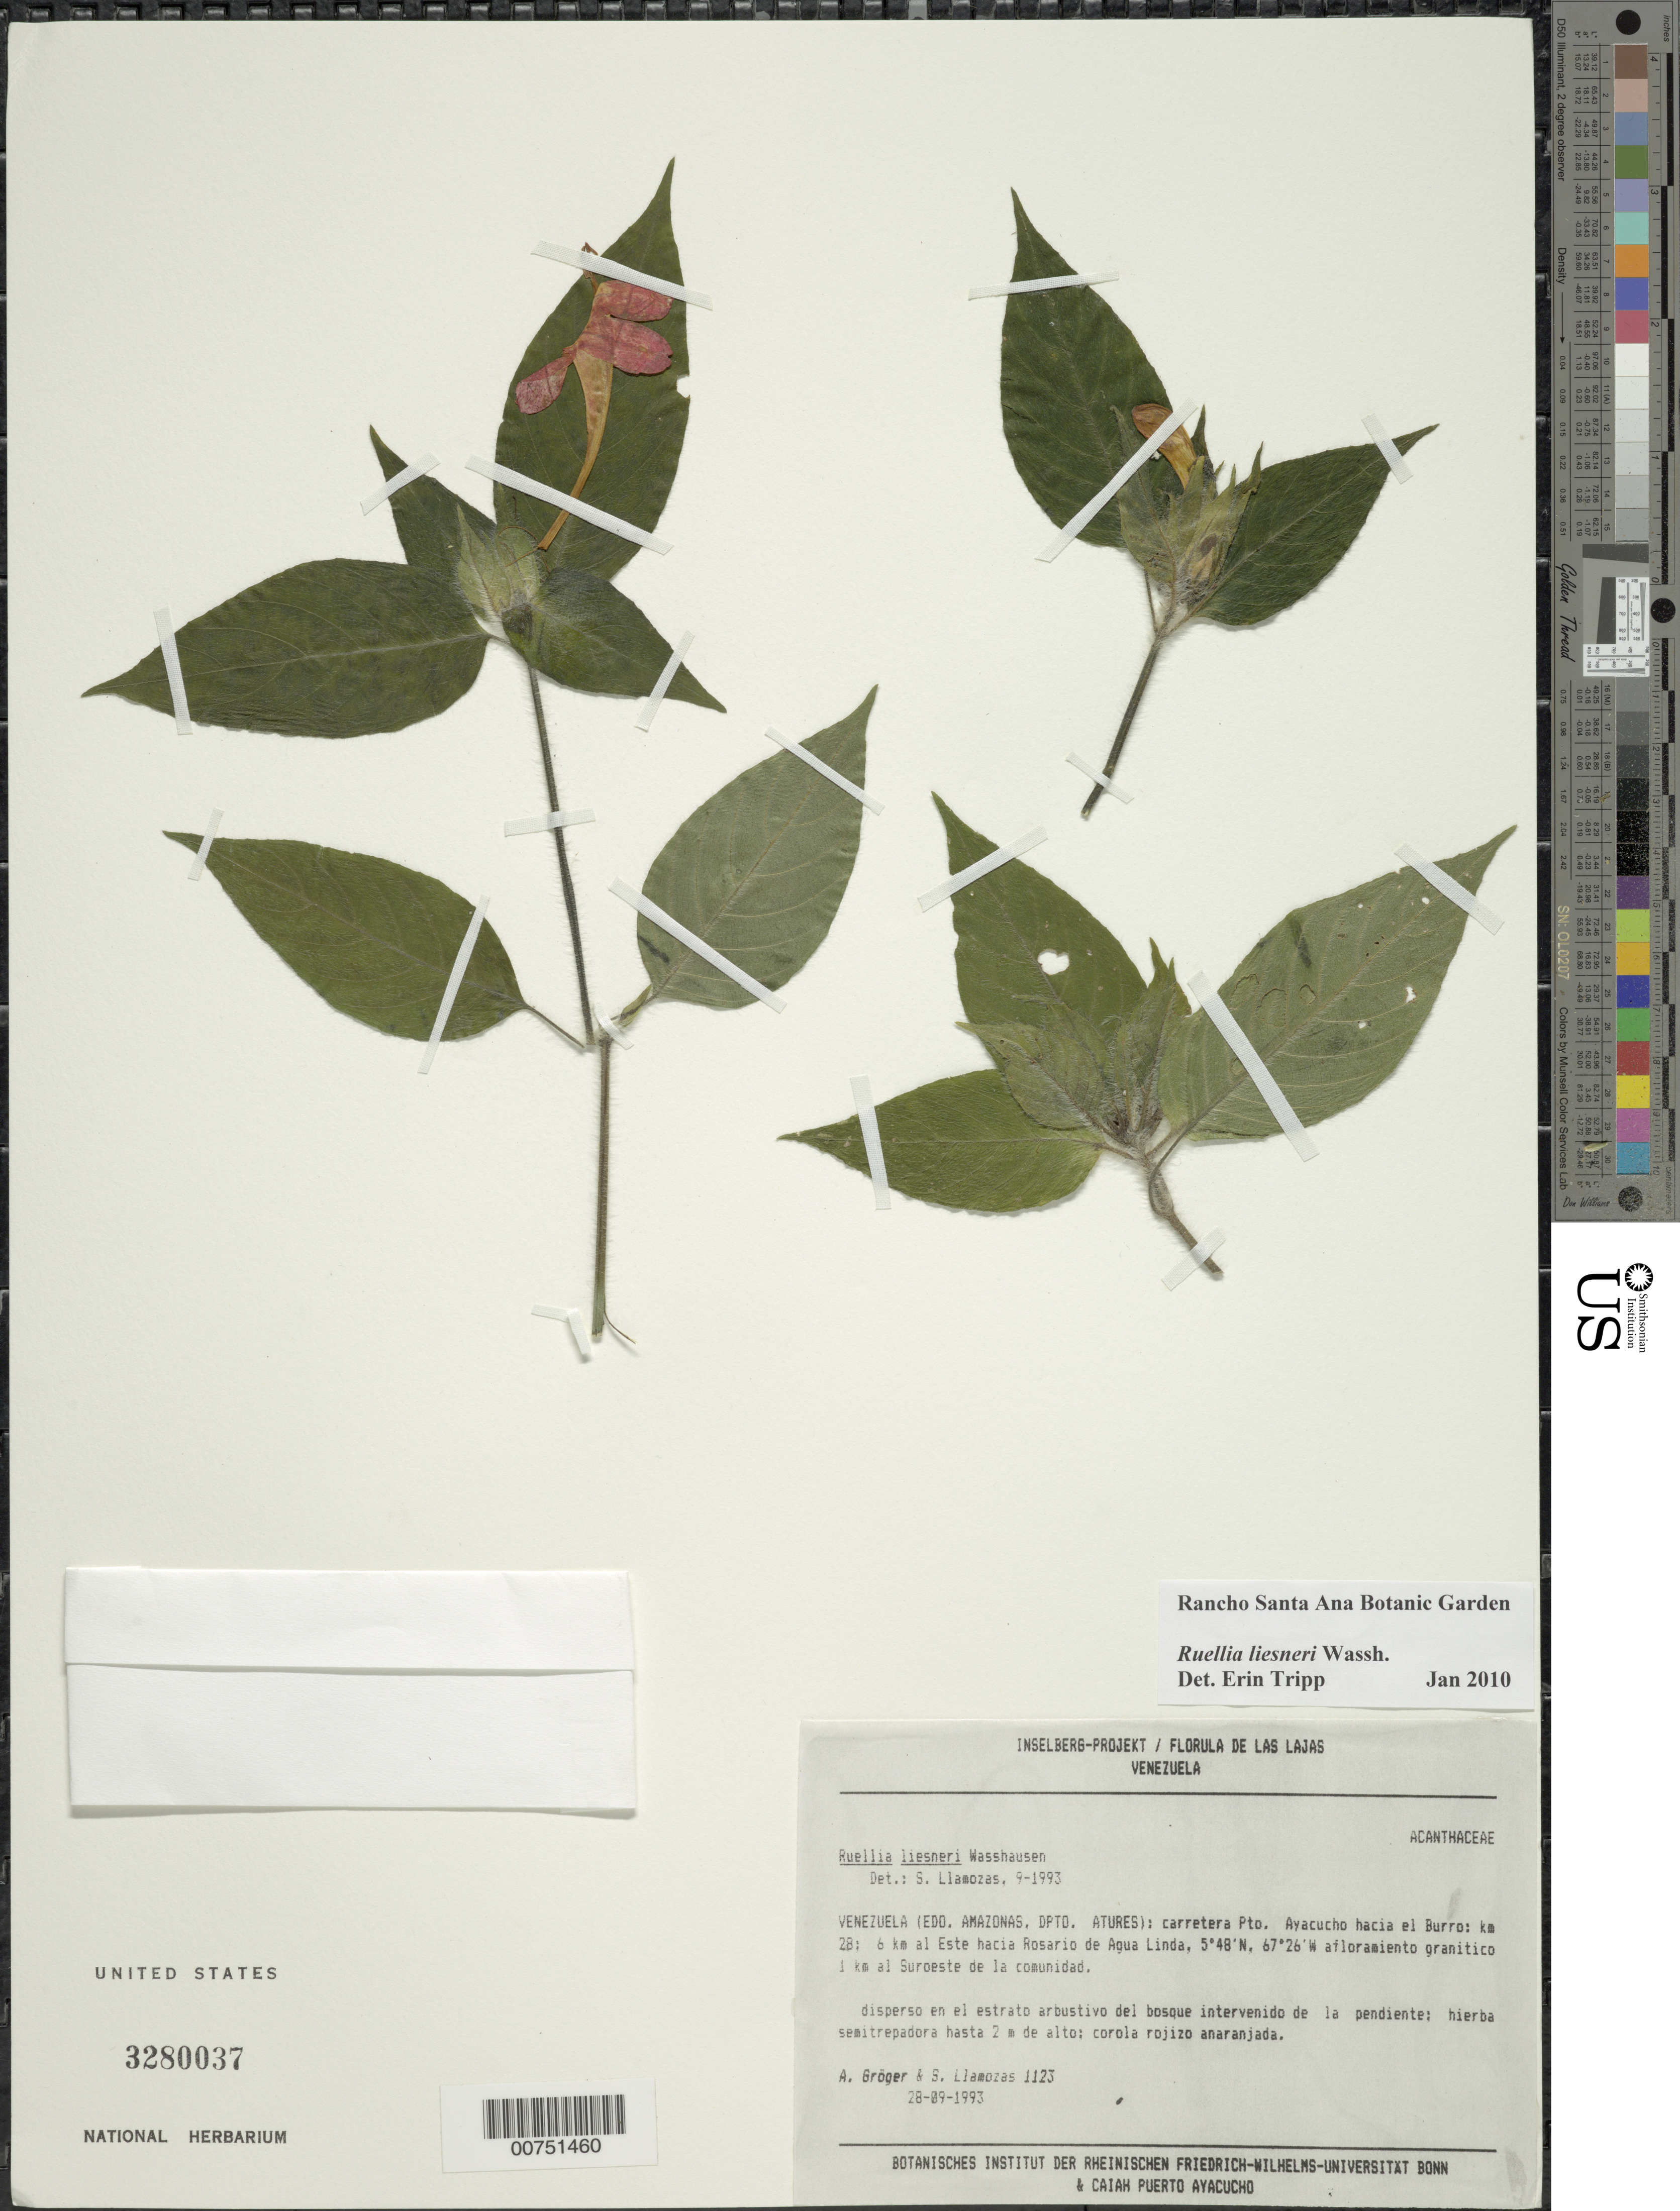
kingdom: Plantae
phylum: Tracheophyta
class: Magnoliopsida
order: Lamiales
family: Acanthaceae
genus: Ruellia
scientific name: Ruellia liesneri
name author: Wassh.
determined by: Llamozas, S.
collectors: A. Gröger & S. Llamozas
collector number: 1123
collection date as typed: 28-Sep-93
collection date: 1993-09-28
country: Venezuela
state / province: Amazonas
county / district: Atures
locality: Puerto Ayacucho to Burro road, km 28; 6 km E of Rosarío de Agua Linda, 1km SW de la comunidad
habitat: Afloramiento granitico, disperso en el estrato arbustivo del bosque intervenido de la pendiente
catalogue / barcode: US 3280037